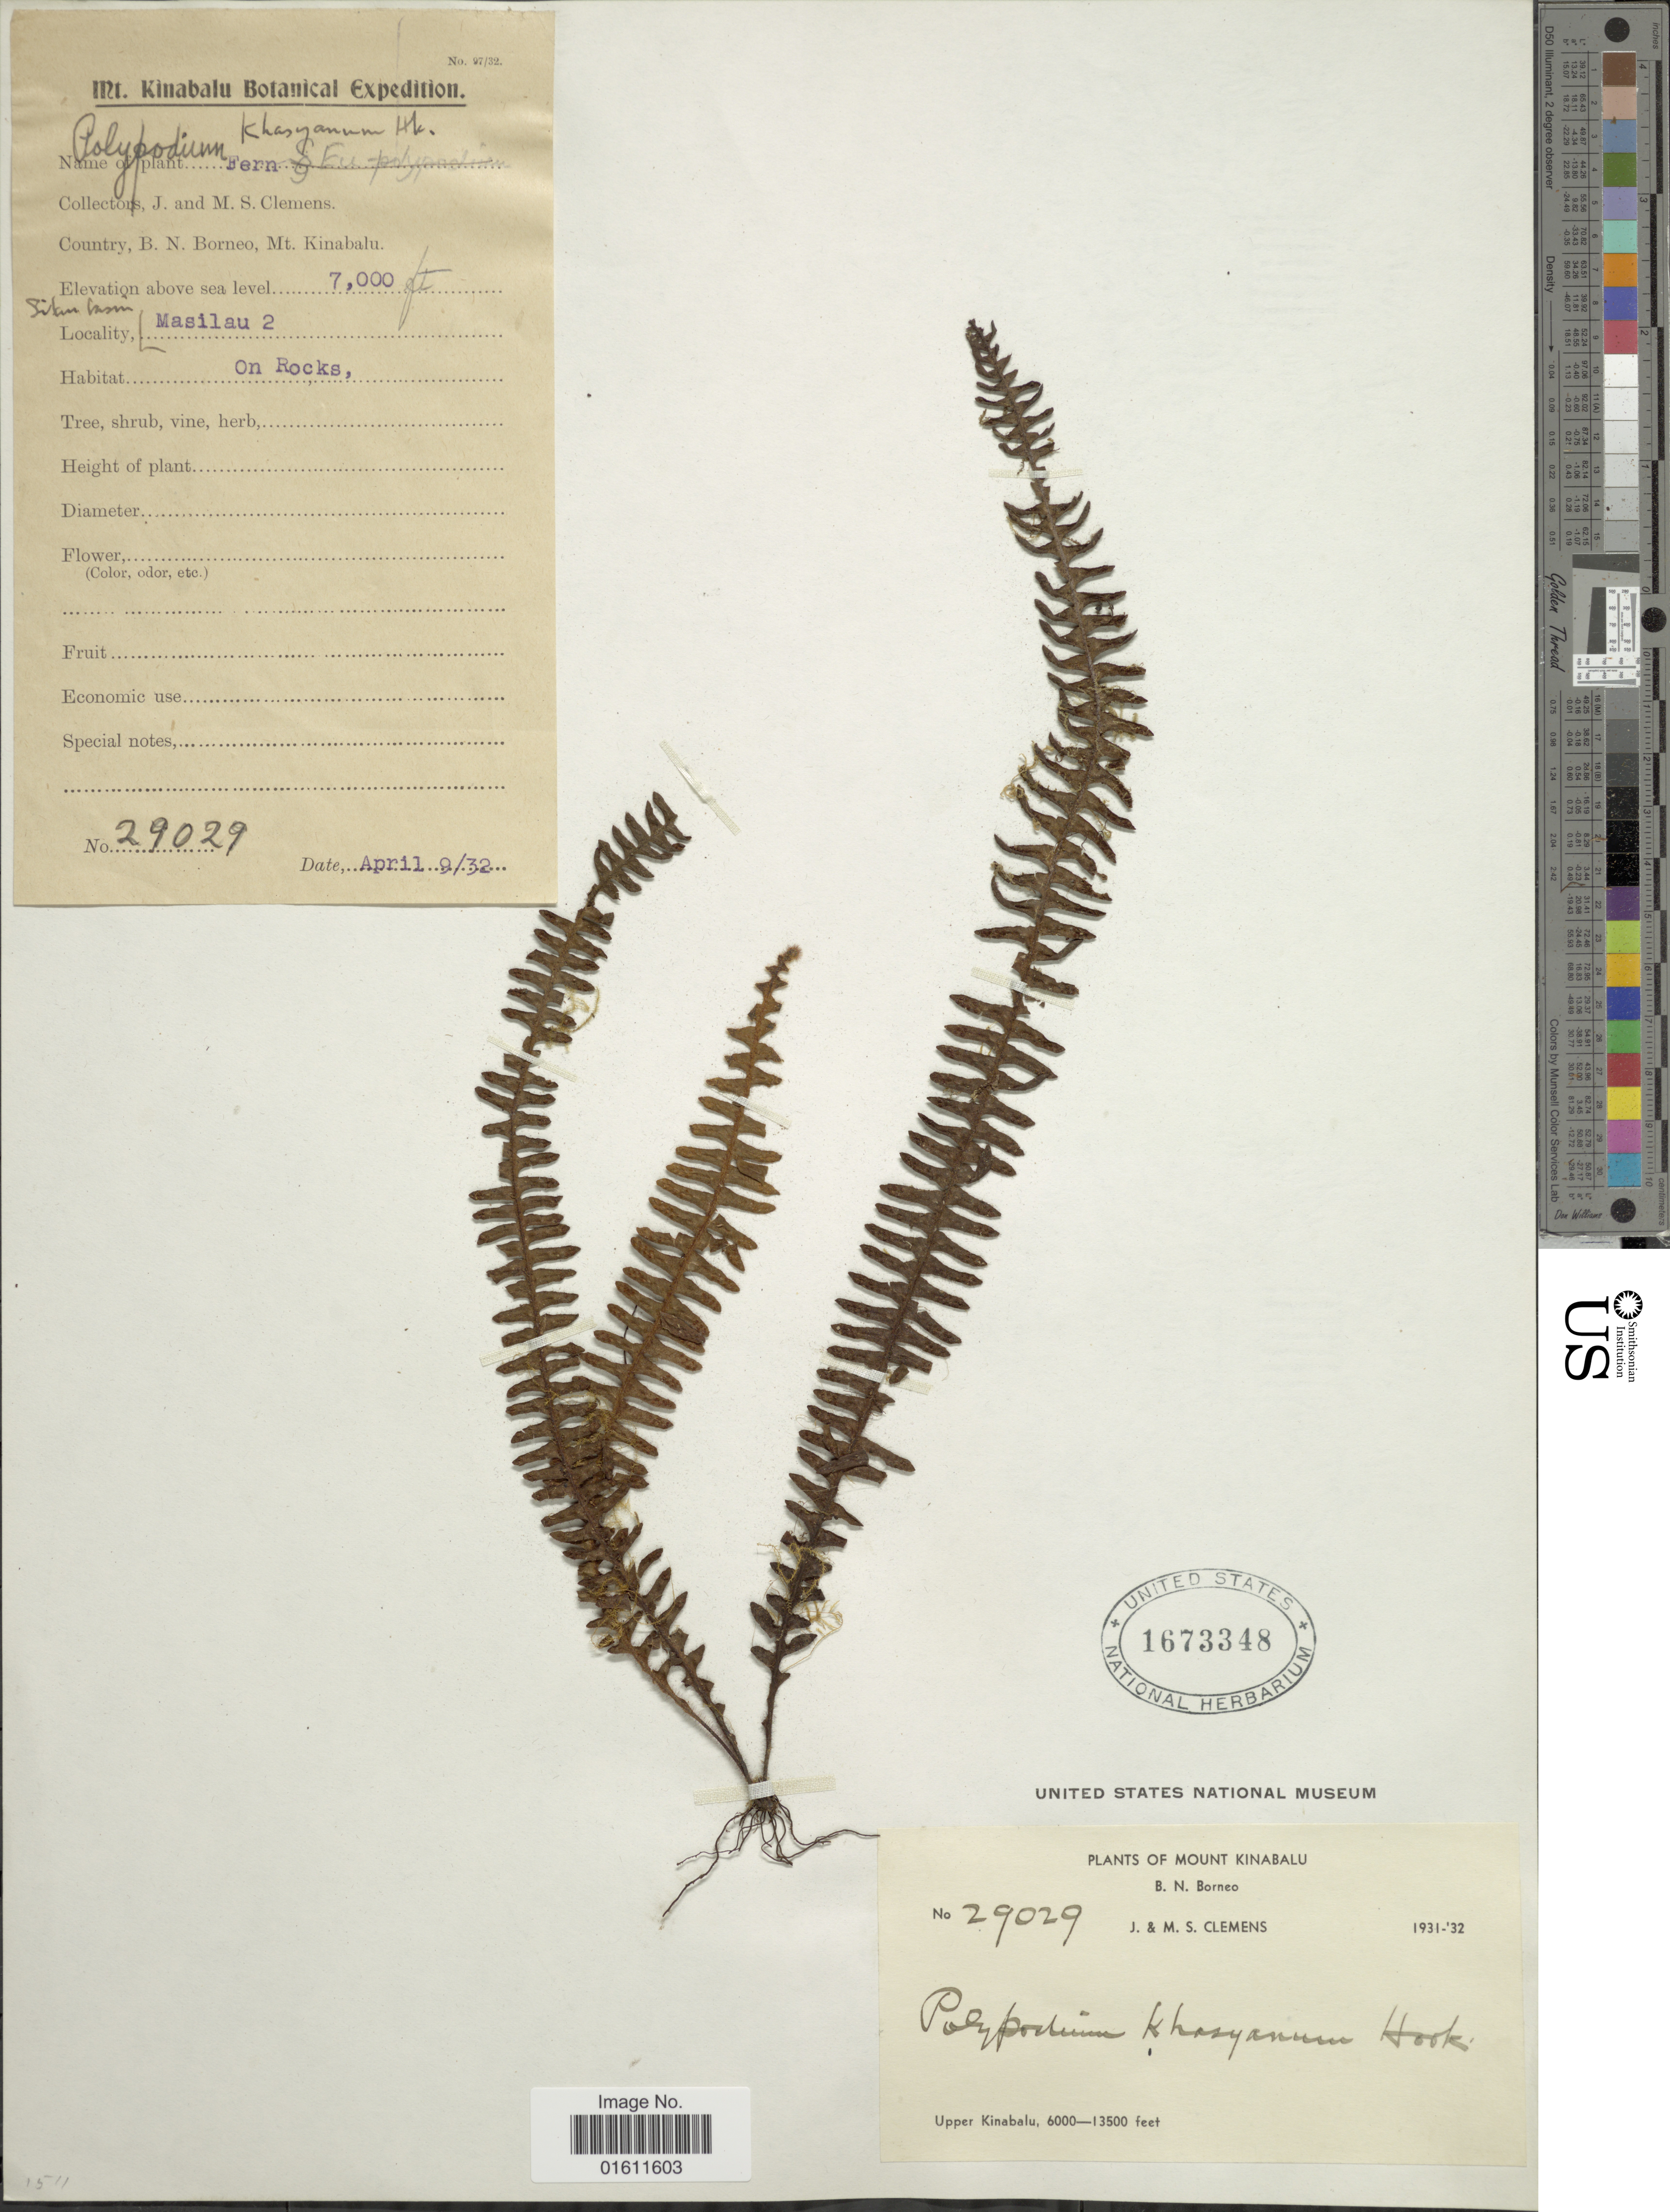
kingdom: Plantae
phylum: Tracheophyta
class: Polypodiopsida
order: Polypodiales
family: Polypodiaceae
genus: Prosaptia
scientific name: Prosaptia khasyana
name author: (Hook.) C. Chr. & Tardieu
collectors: J. Clemens & M. S. Clemens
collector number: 29029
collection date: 1932-04-09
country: Malaysia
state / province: Sabah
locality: Mount Kinabalu, upper Kinabalu, B. N. Borneo, Masilau 2, on rocks.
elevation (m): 2134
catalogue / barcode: US 1673348